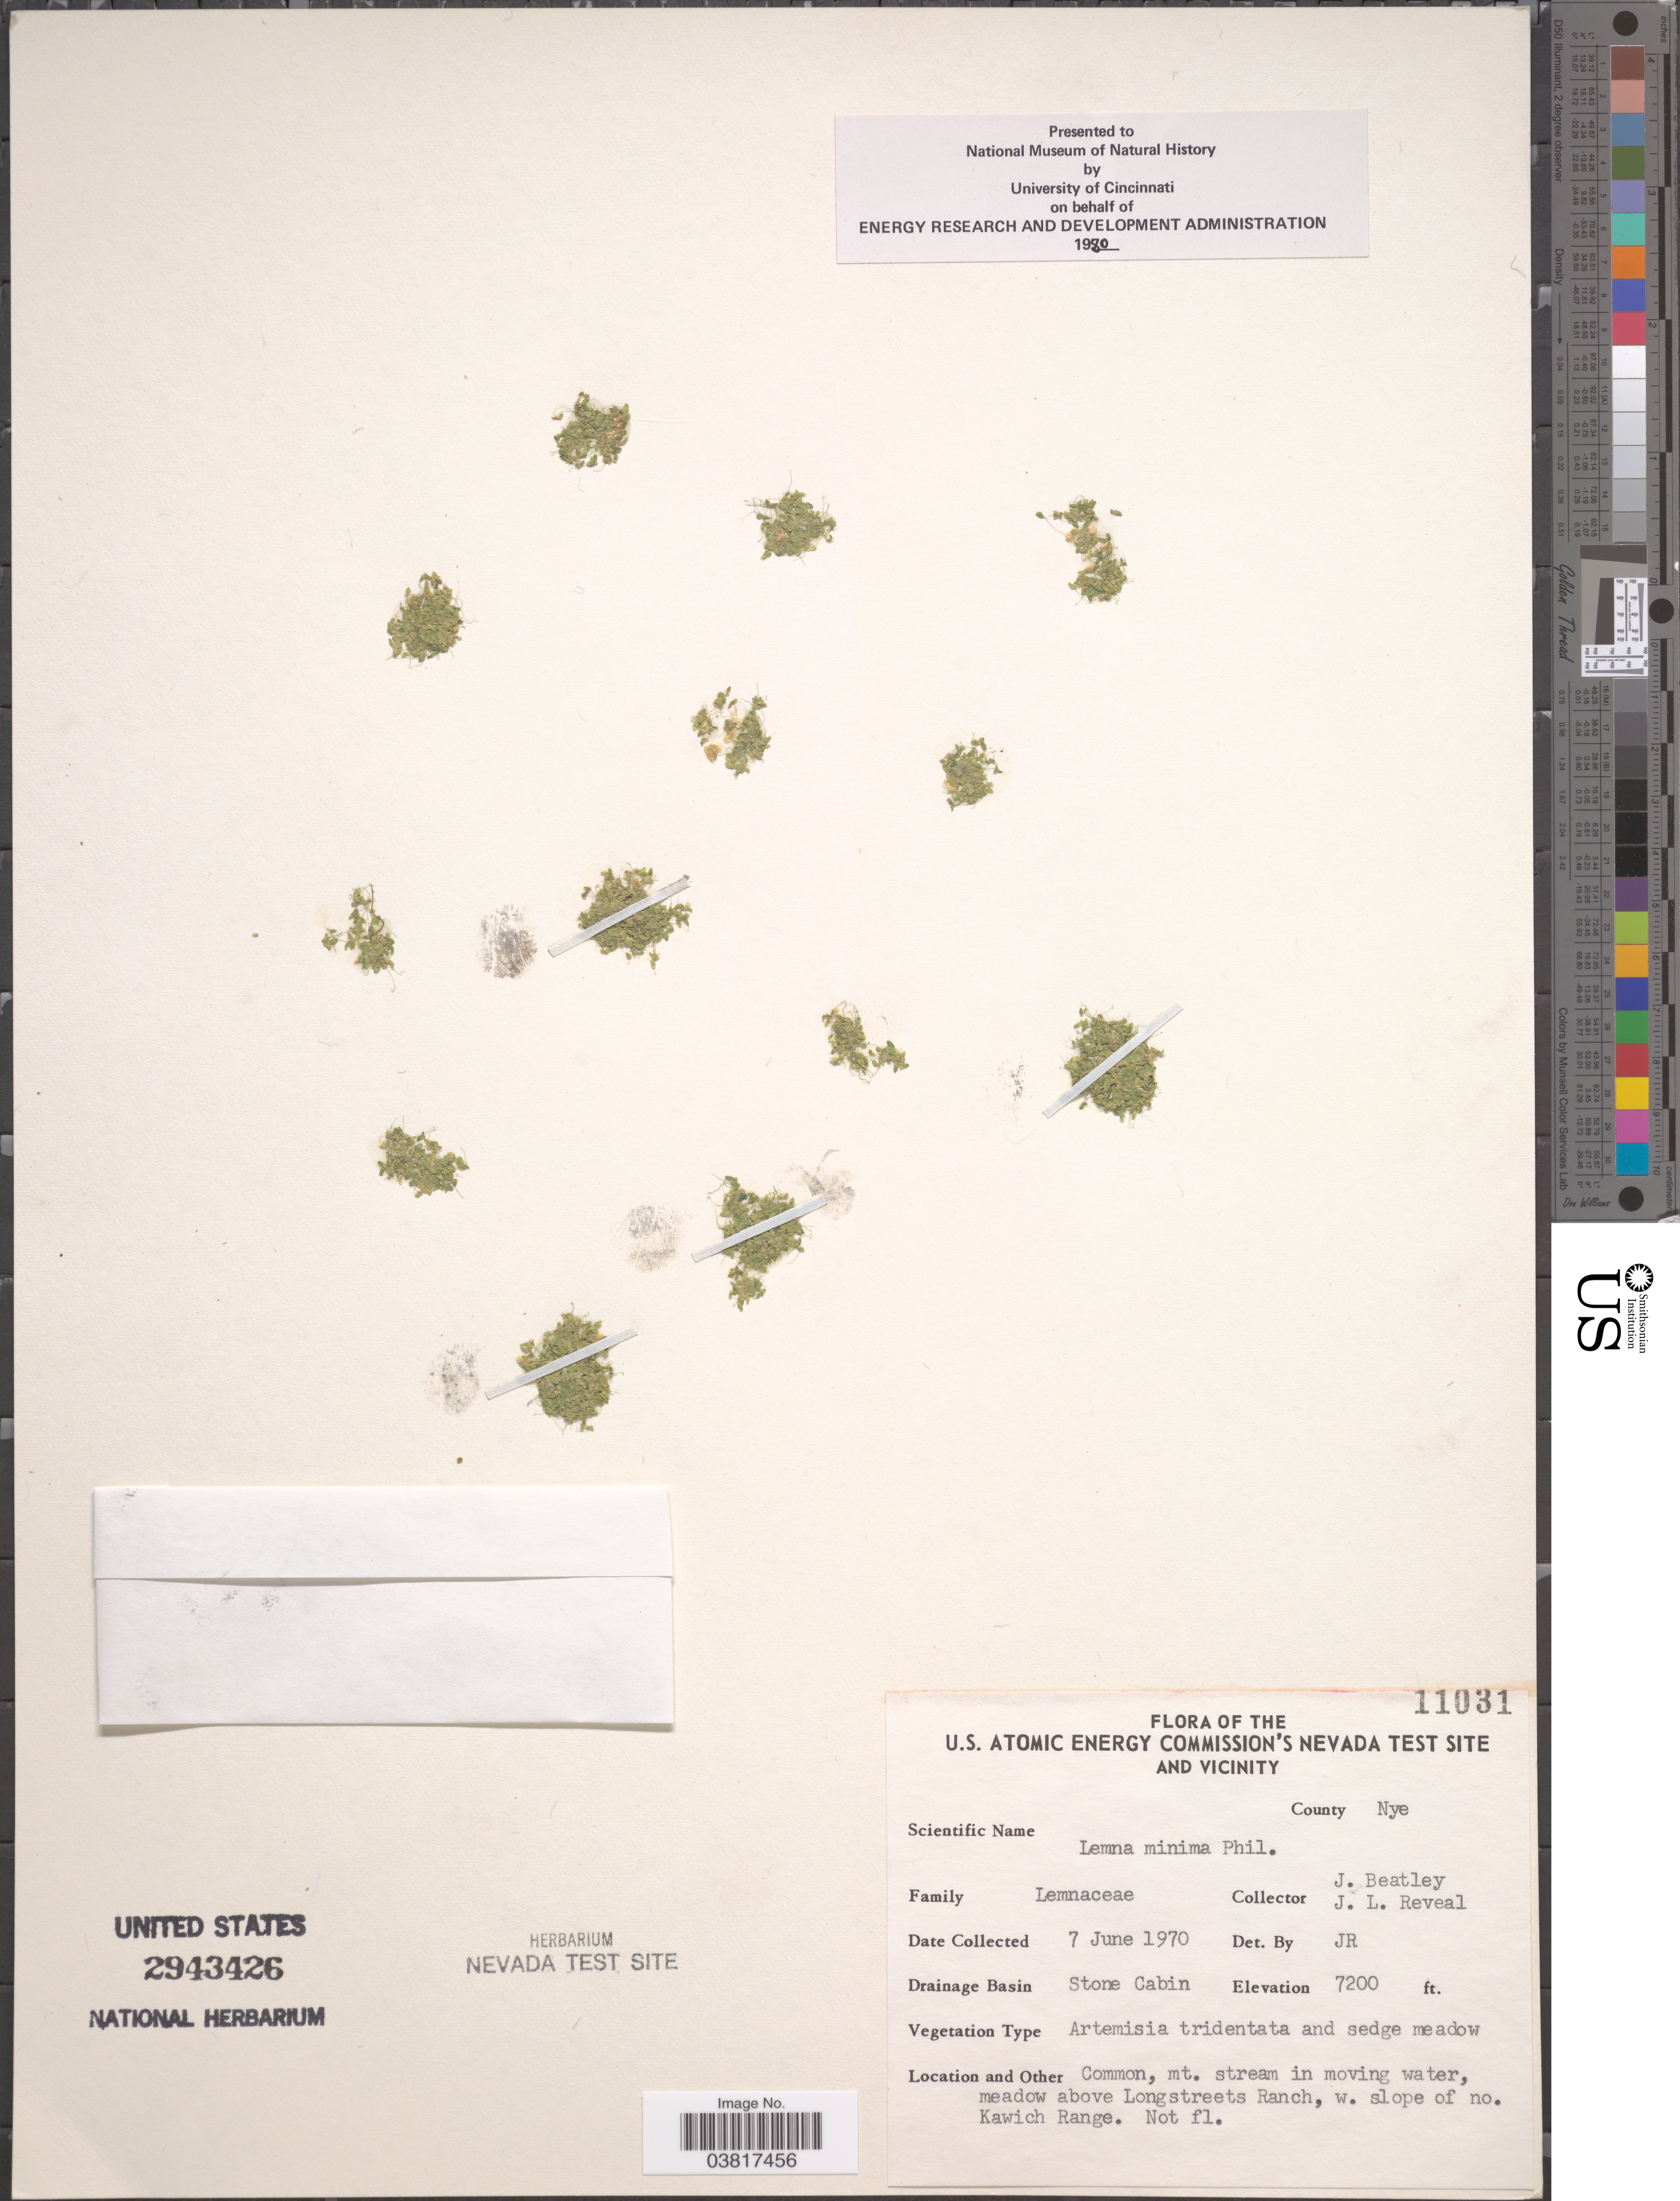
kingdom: Plantae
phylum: Tracheophyta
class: Liliopsida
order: Alismatales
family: Araceae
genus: Lemna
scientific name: Lemna minima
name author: Thuill. ex P. Beauv.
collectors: J. C. Beatley & J. L. Reveal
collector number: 11031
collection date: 1970-06-07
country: United States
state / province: Nevada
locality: The U.S. Atomic Energy Commission's Nevada Test Site and Vicinity. Drainage Basin Stone Cabin. Mt. stream in moving water, meadow above Longstreets Ranch, w. slope of no. Kawich Range.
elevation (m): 2195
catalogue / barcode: US 2943426